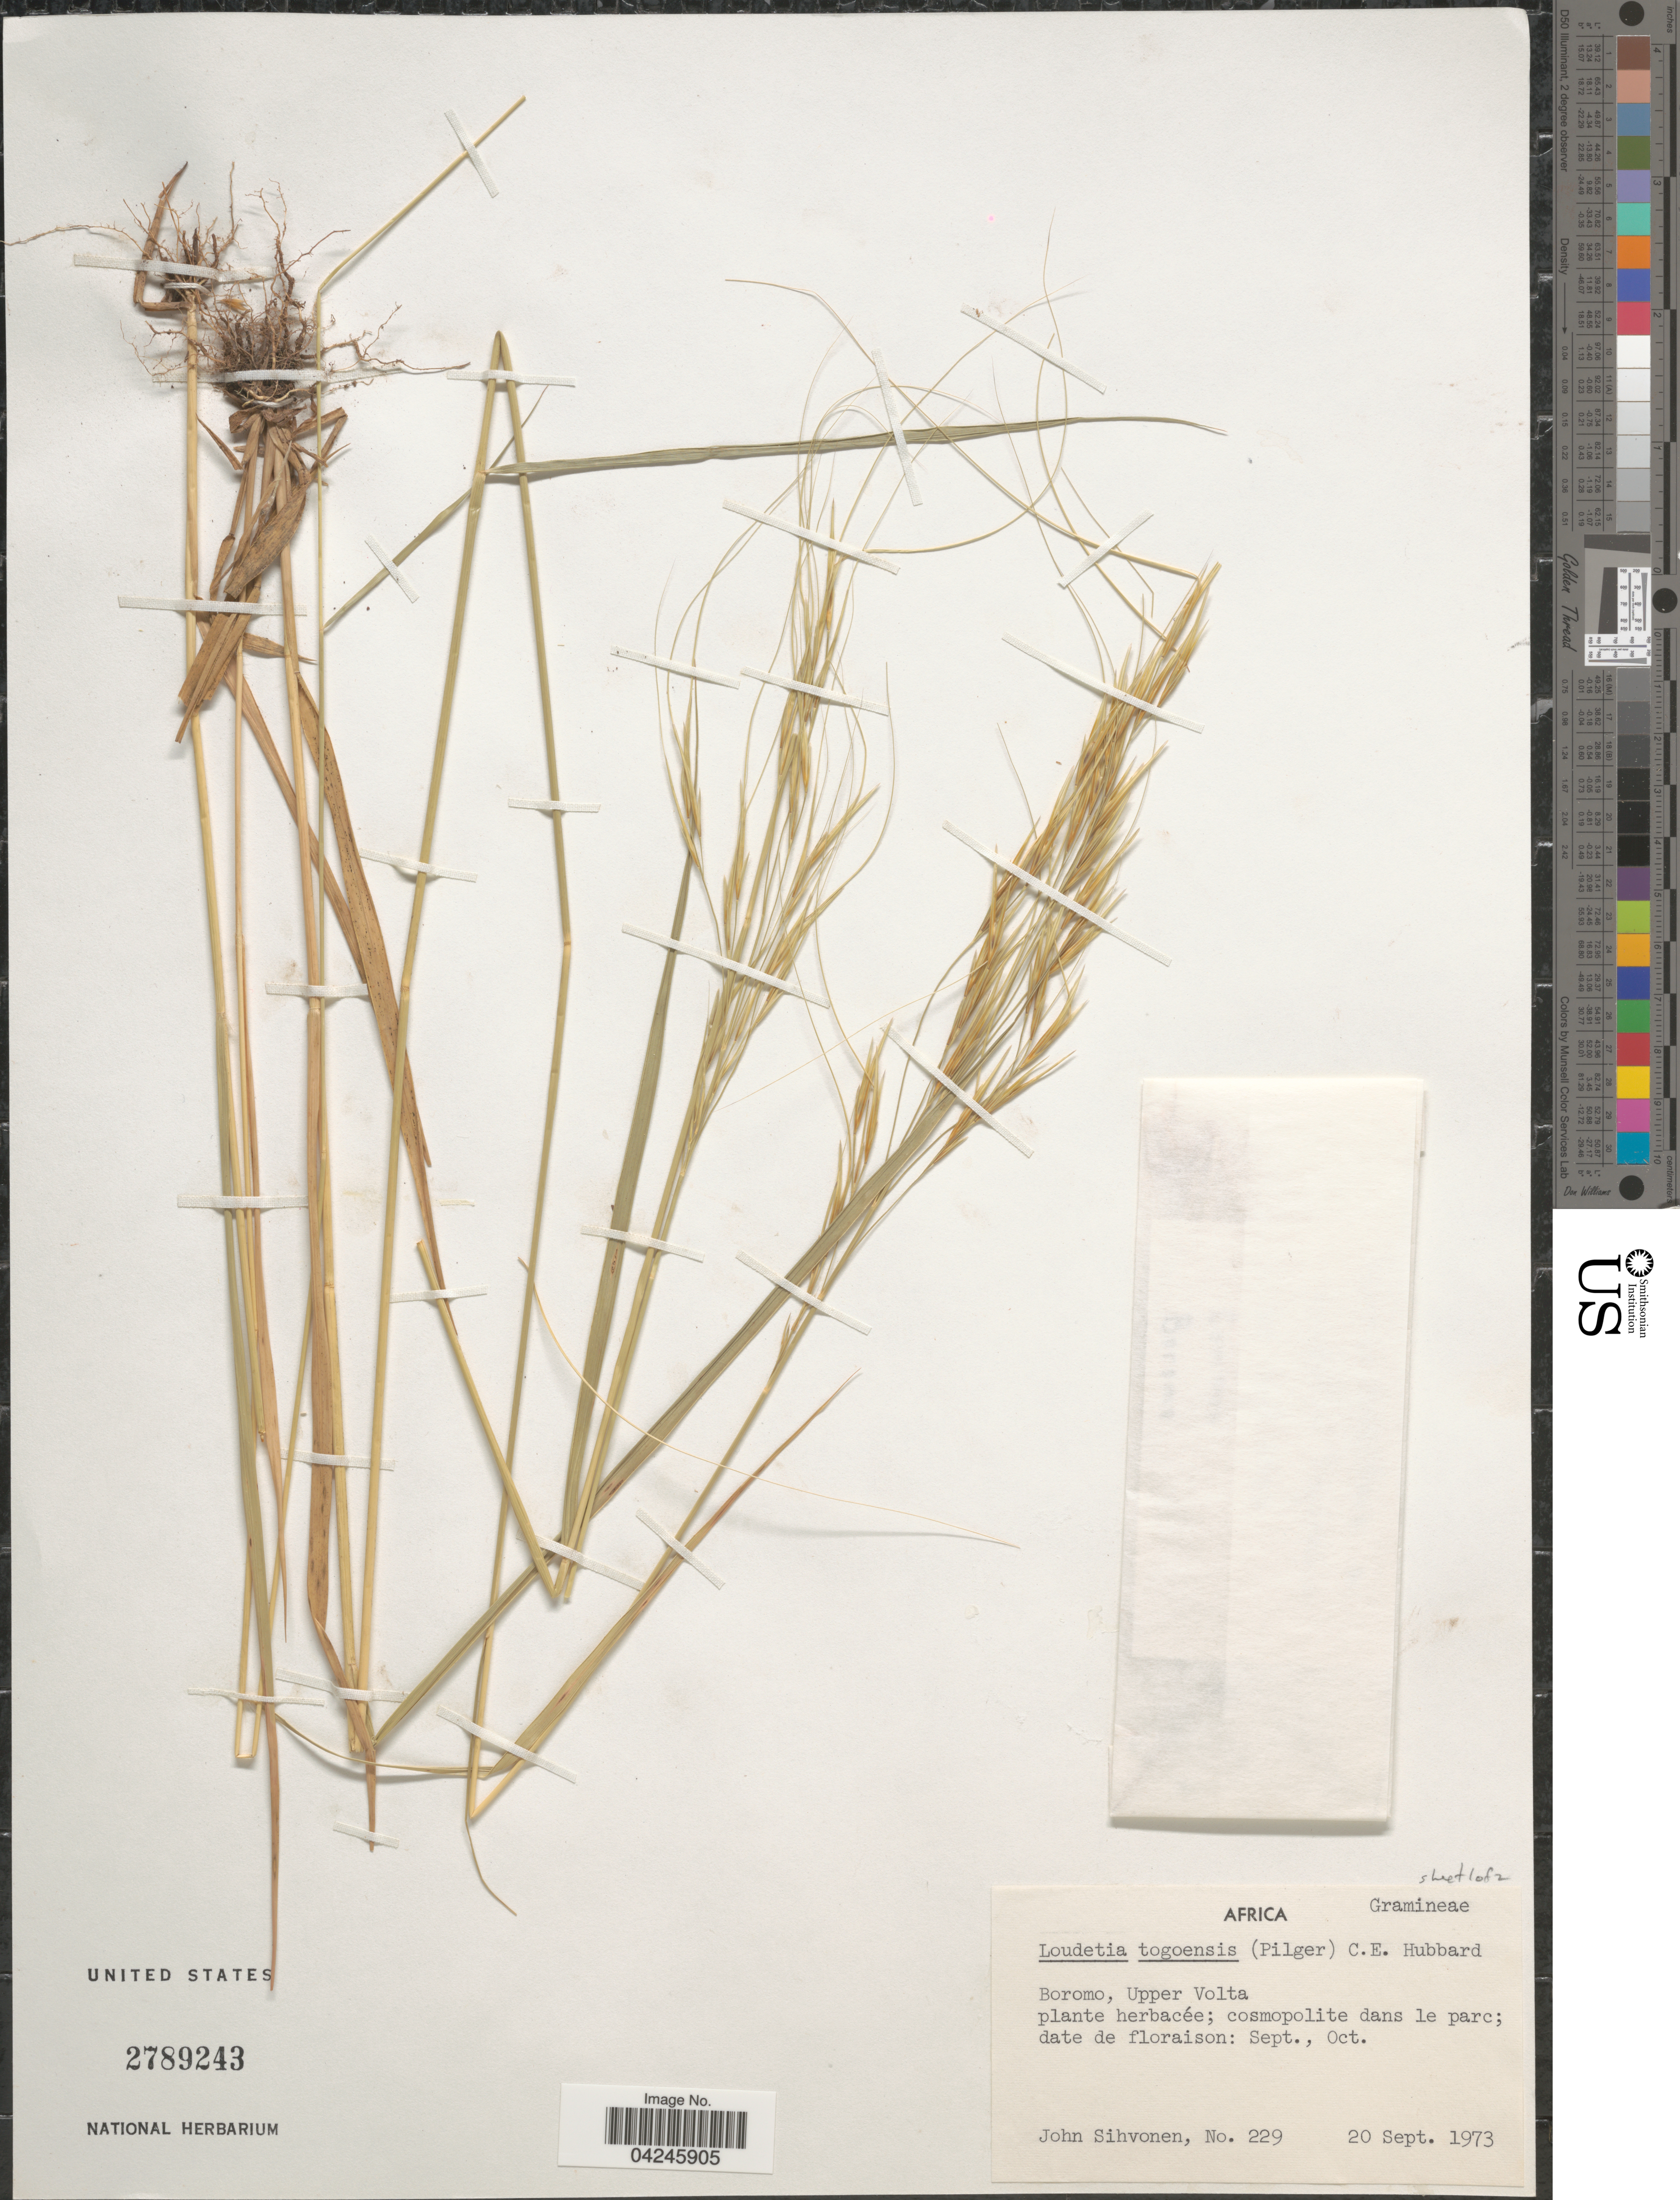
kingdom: Plantae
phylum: Tracheophyta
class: Liliopsida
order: Poales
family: Poaceae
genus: Loudetia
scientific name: Loudetia togoensis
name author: (Pilg.) C. E. Hubb.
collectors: J. Sihvonen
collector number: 229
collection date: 1973-09-20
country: Burkina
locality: Boromo, Upper Volta.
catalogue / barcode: US 2789243